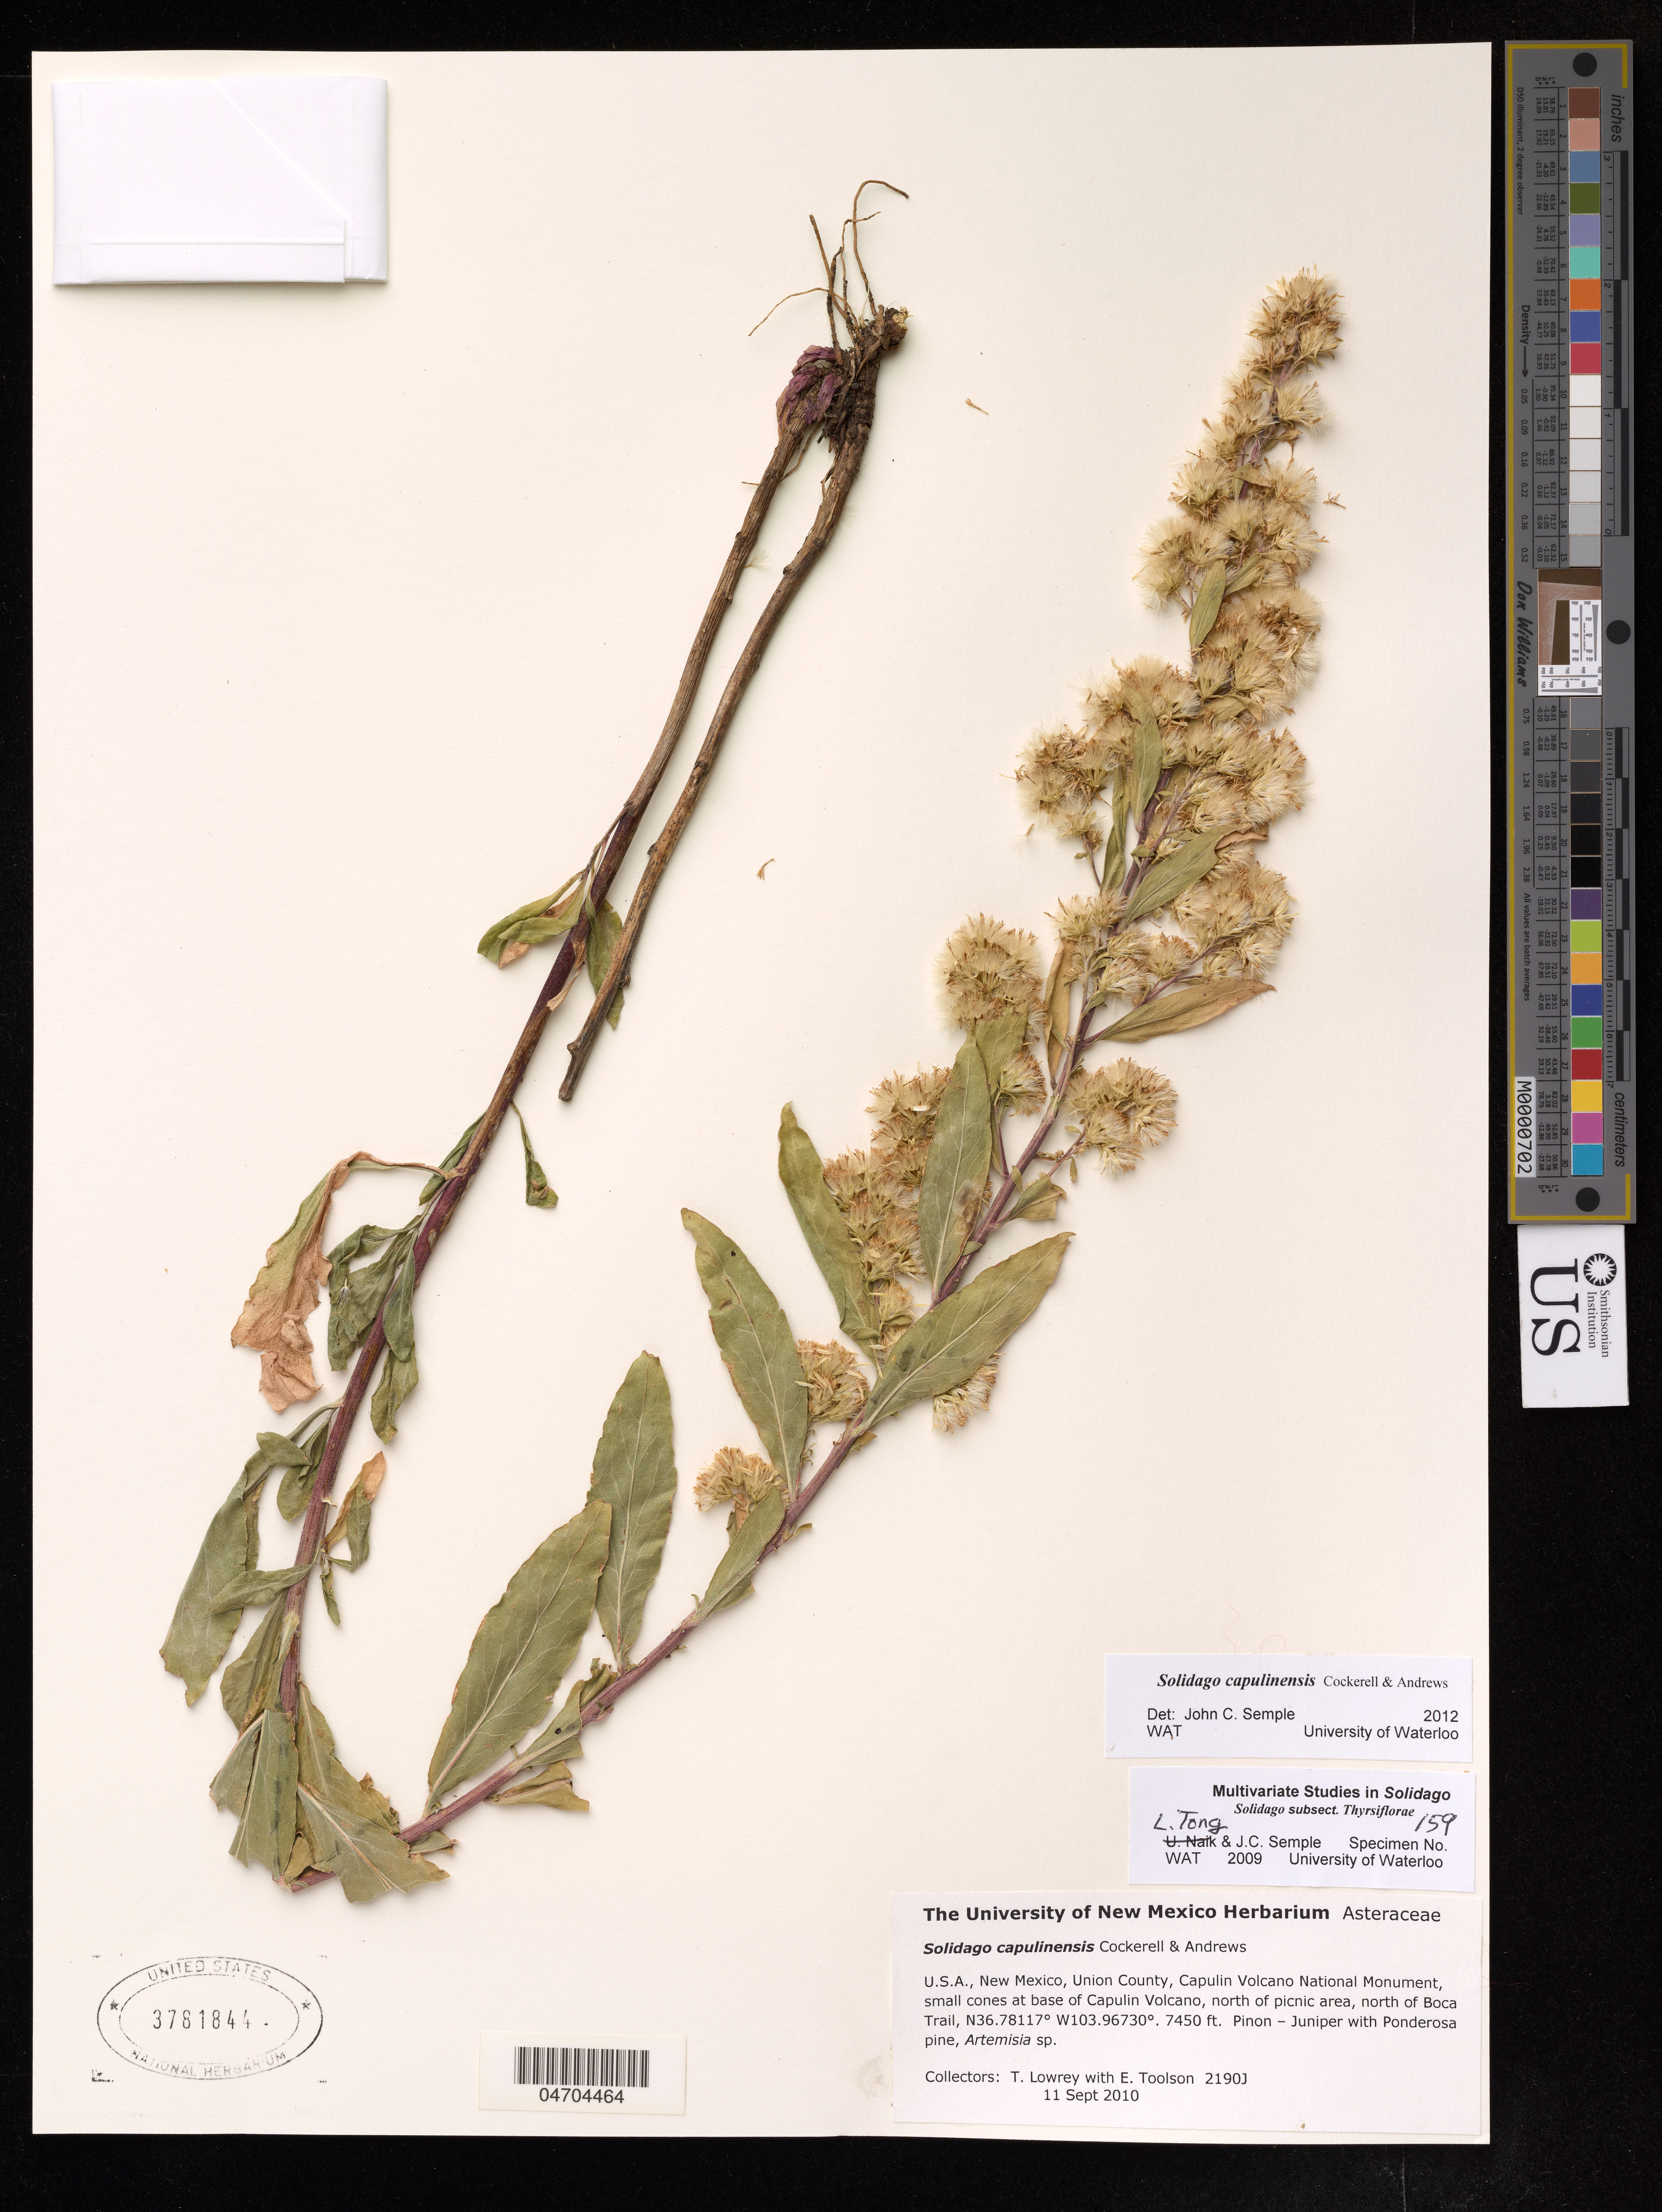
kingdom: Plantae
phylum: Tracheophyta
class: Magnoliopsida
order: Asterales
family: Asteraceae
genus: Solidago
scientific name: Solidago capulinensis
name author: Cockerell & D.M. Andrews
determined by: Semple, J. C.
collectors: T. Lowrey & E. Toolson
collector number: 2190J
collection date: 2010-09-11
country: United States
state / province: New Mexico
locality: Union County, Capulin Volcano National Monument, small cones at base of Capulin Volcano, north of picnic area, north of Boca Trail.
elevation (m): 2271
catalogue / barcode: US 3781844